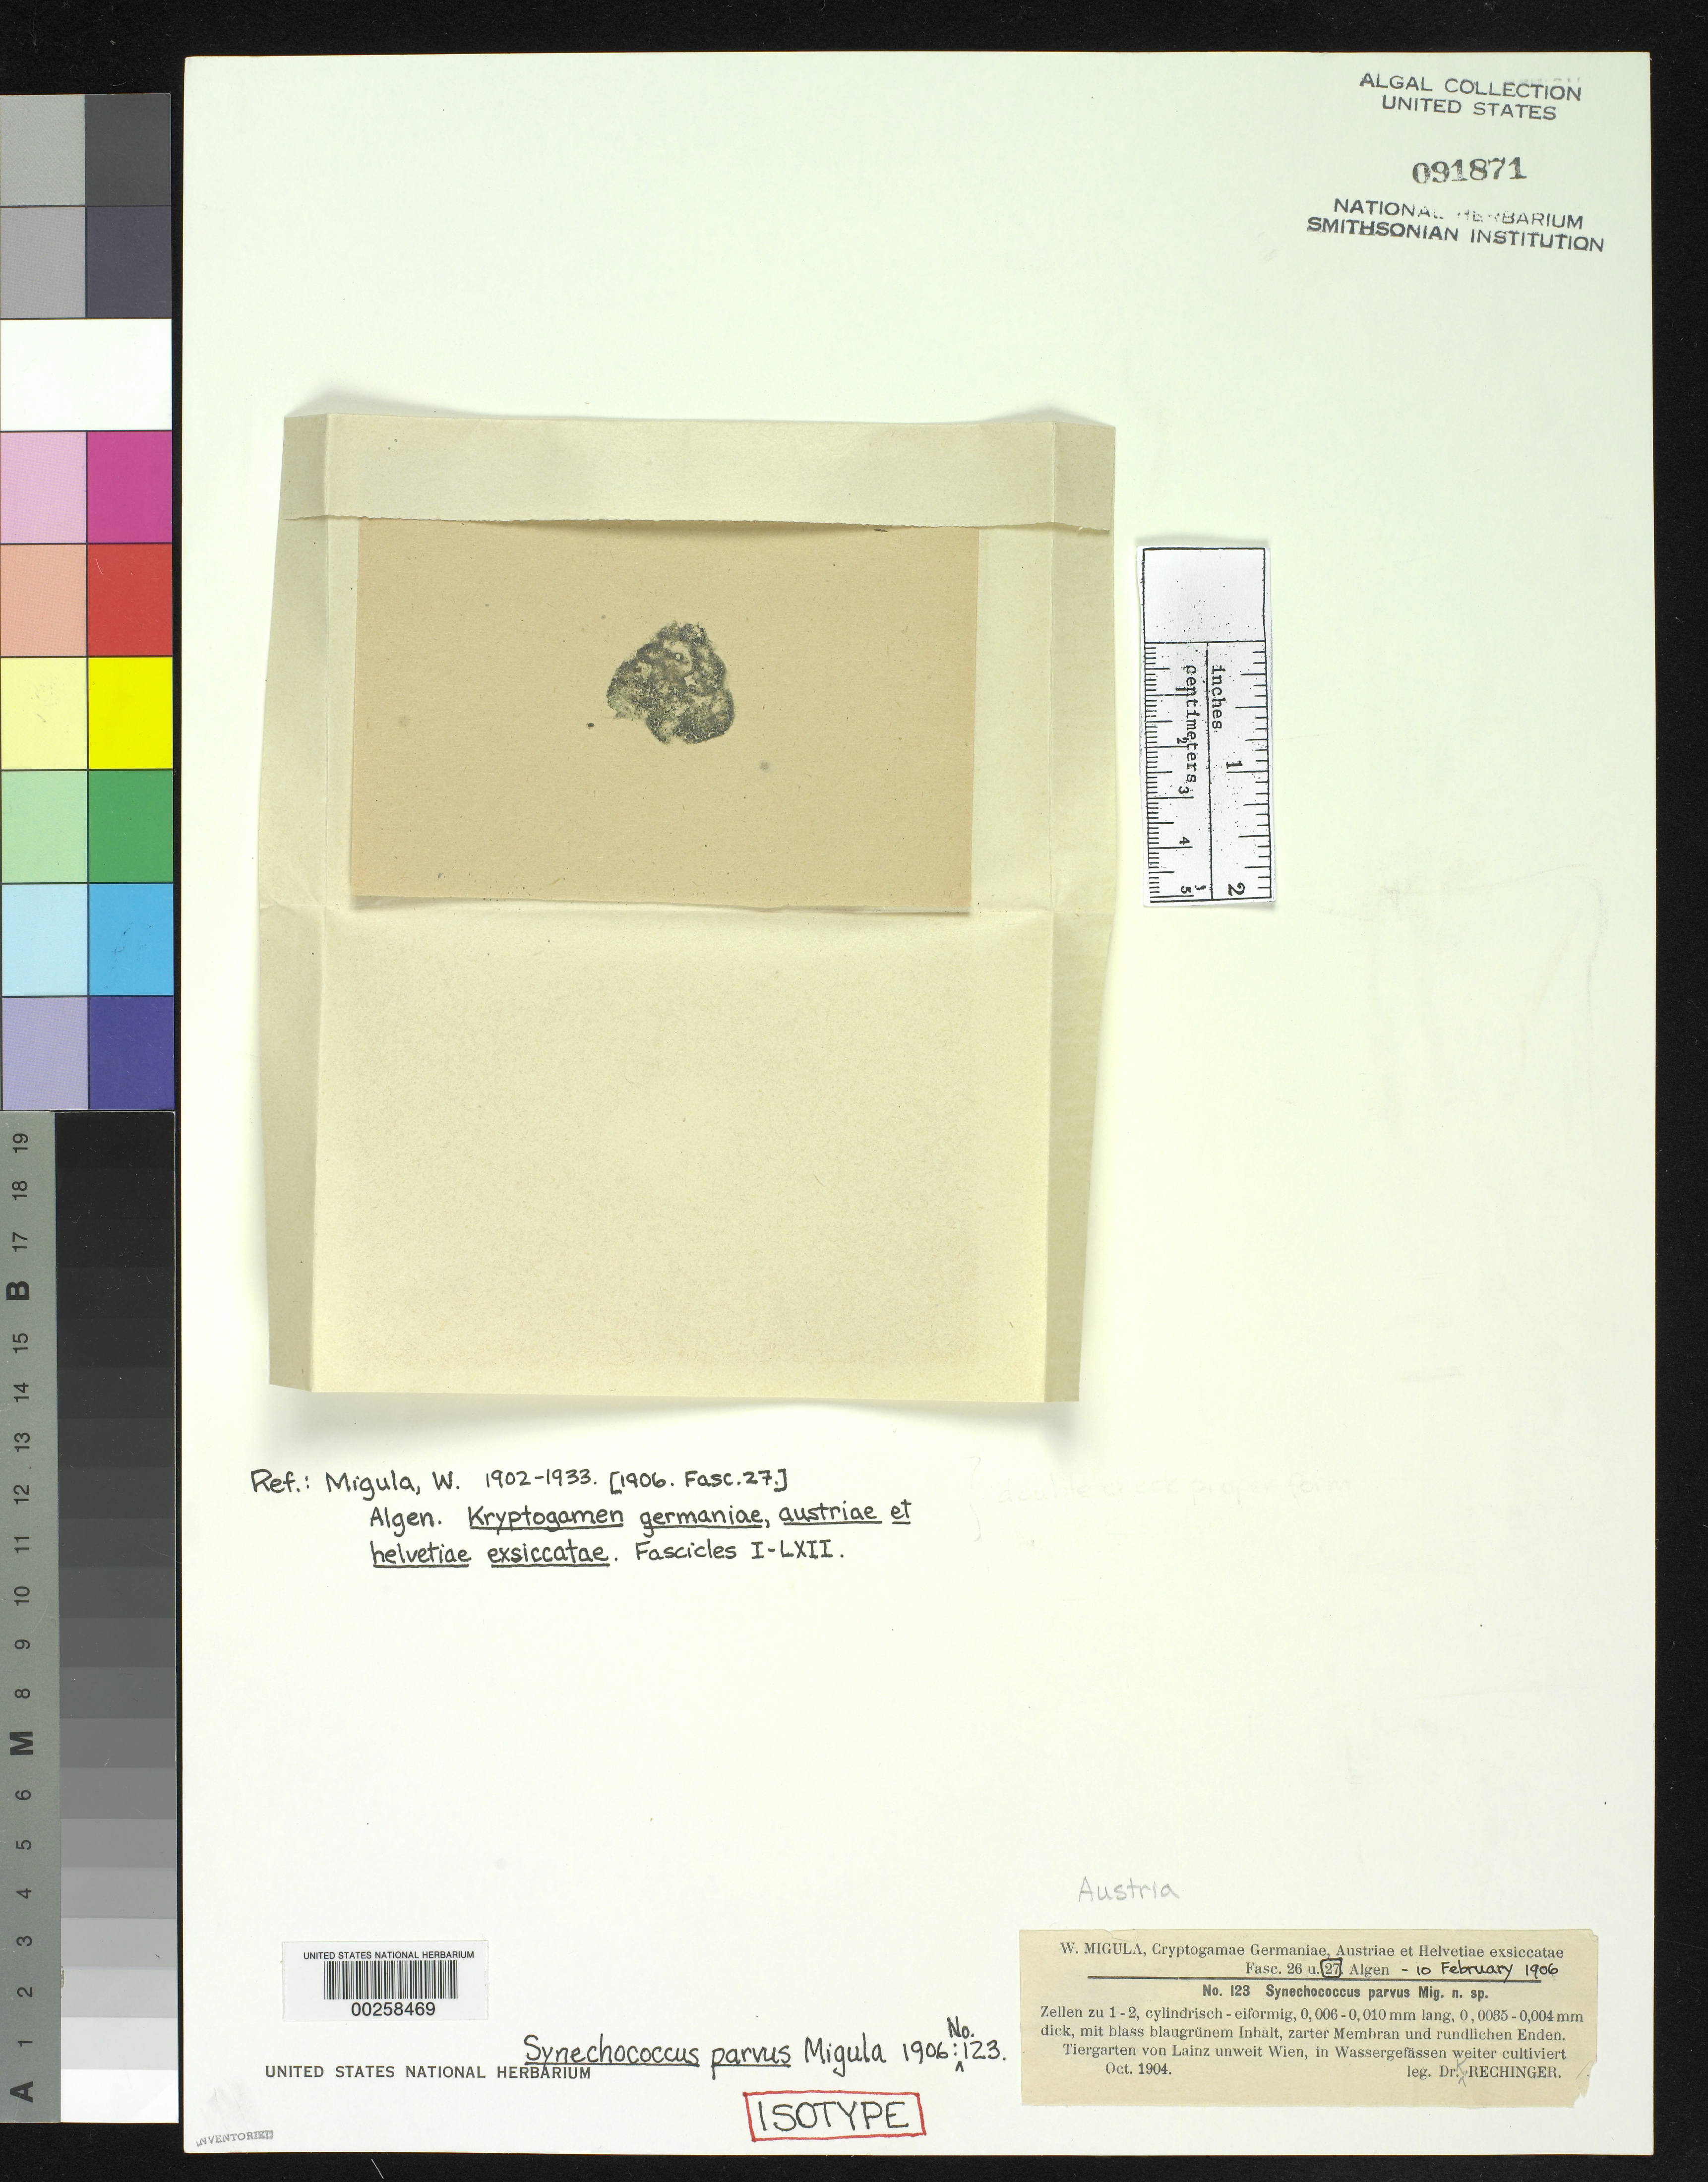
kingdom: Bacteria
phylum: Cyanobacteria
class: Cyanobacteriia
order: Synechococcales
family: Synechococcaceae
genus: Synechococcus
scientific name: Synechococcus parvus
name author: Migula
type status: Isotype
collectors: K. Rechinger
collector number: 123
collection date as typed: Oct 1904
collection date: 1904-10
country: Austria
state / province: Wien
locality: Lainz Zoo near Vienna (Wien).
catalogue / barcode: US 91871